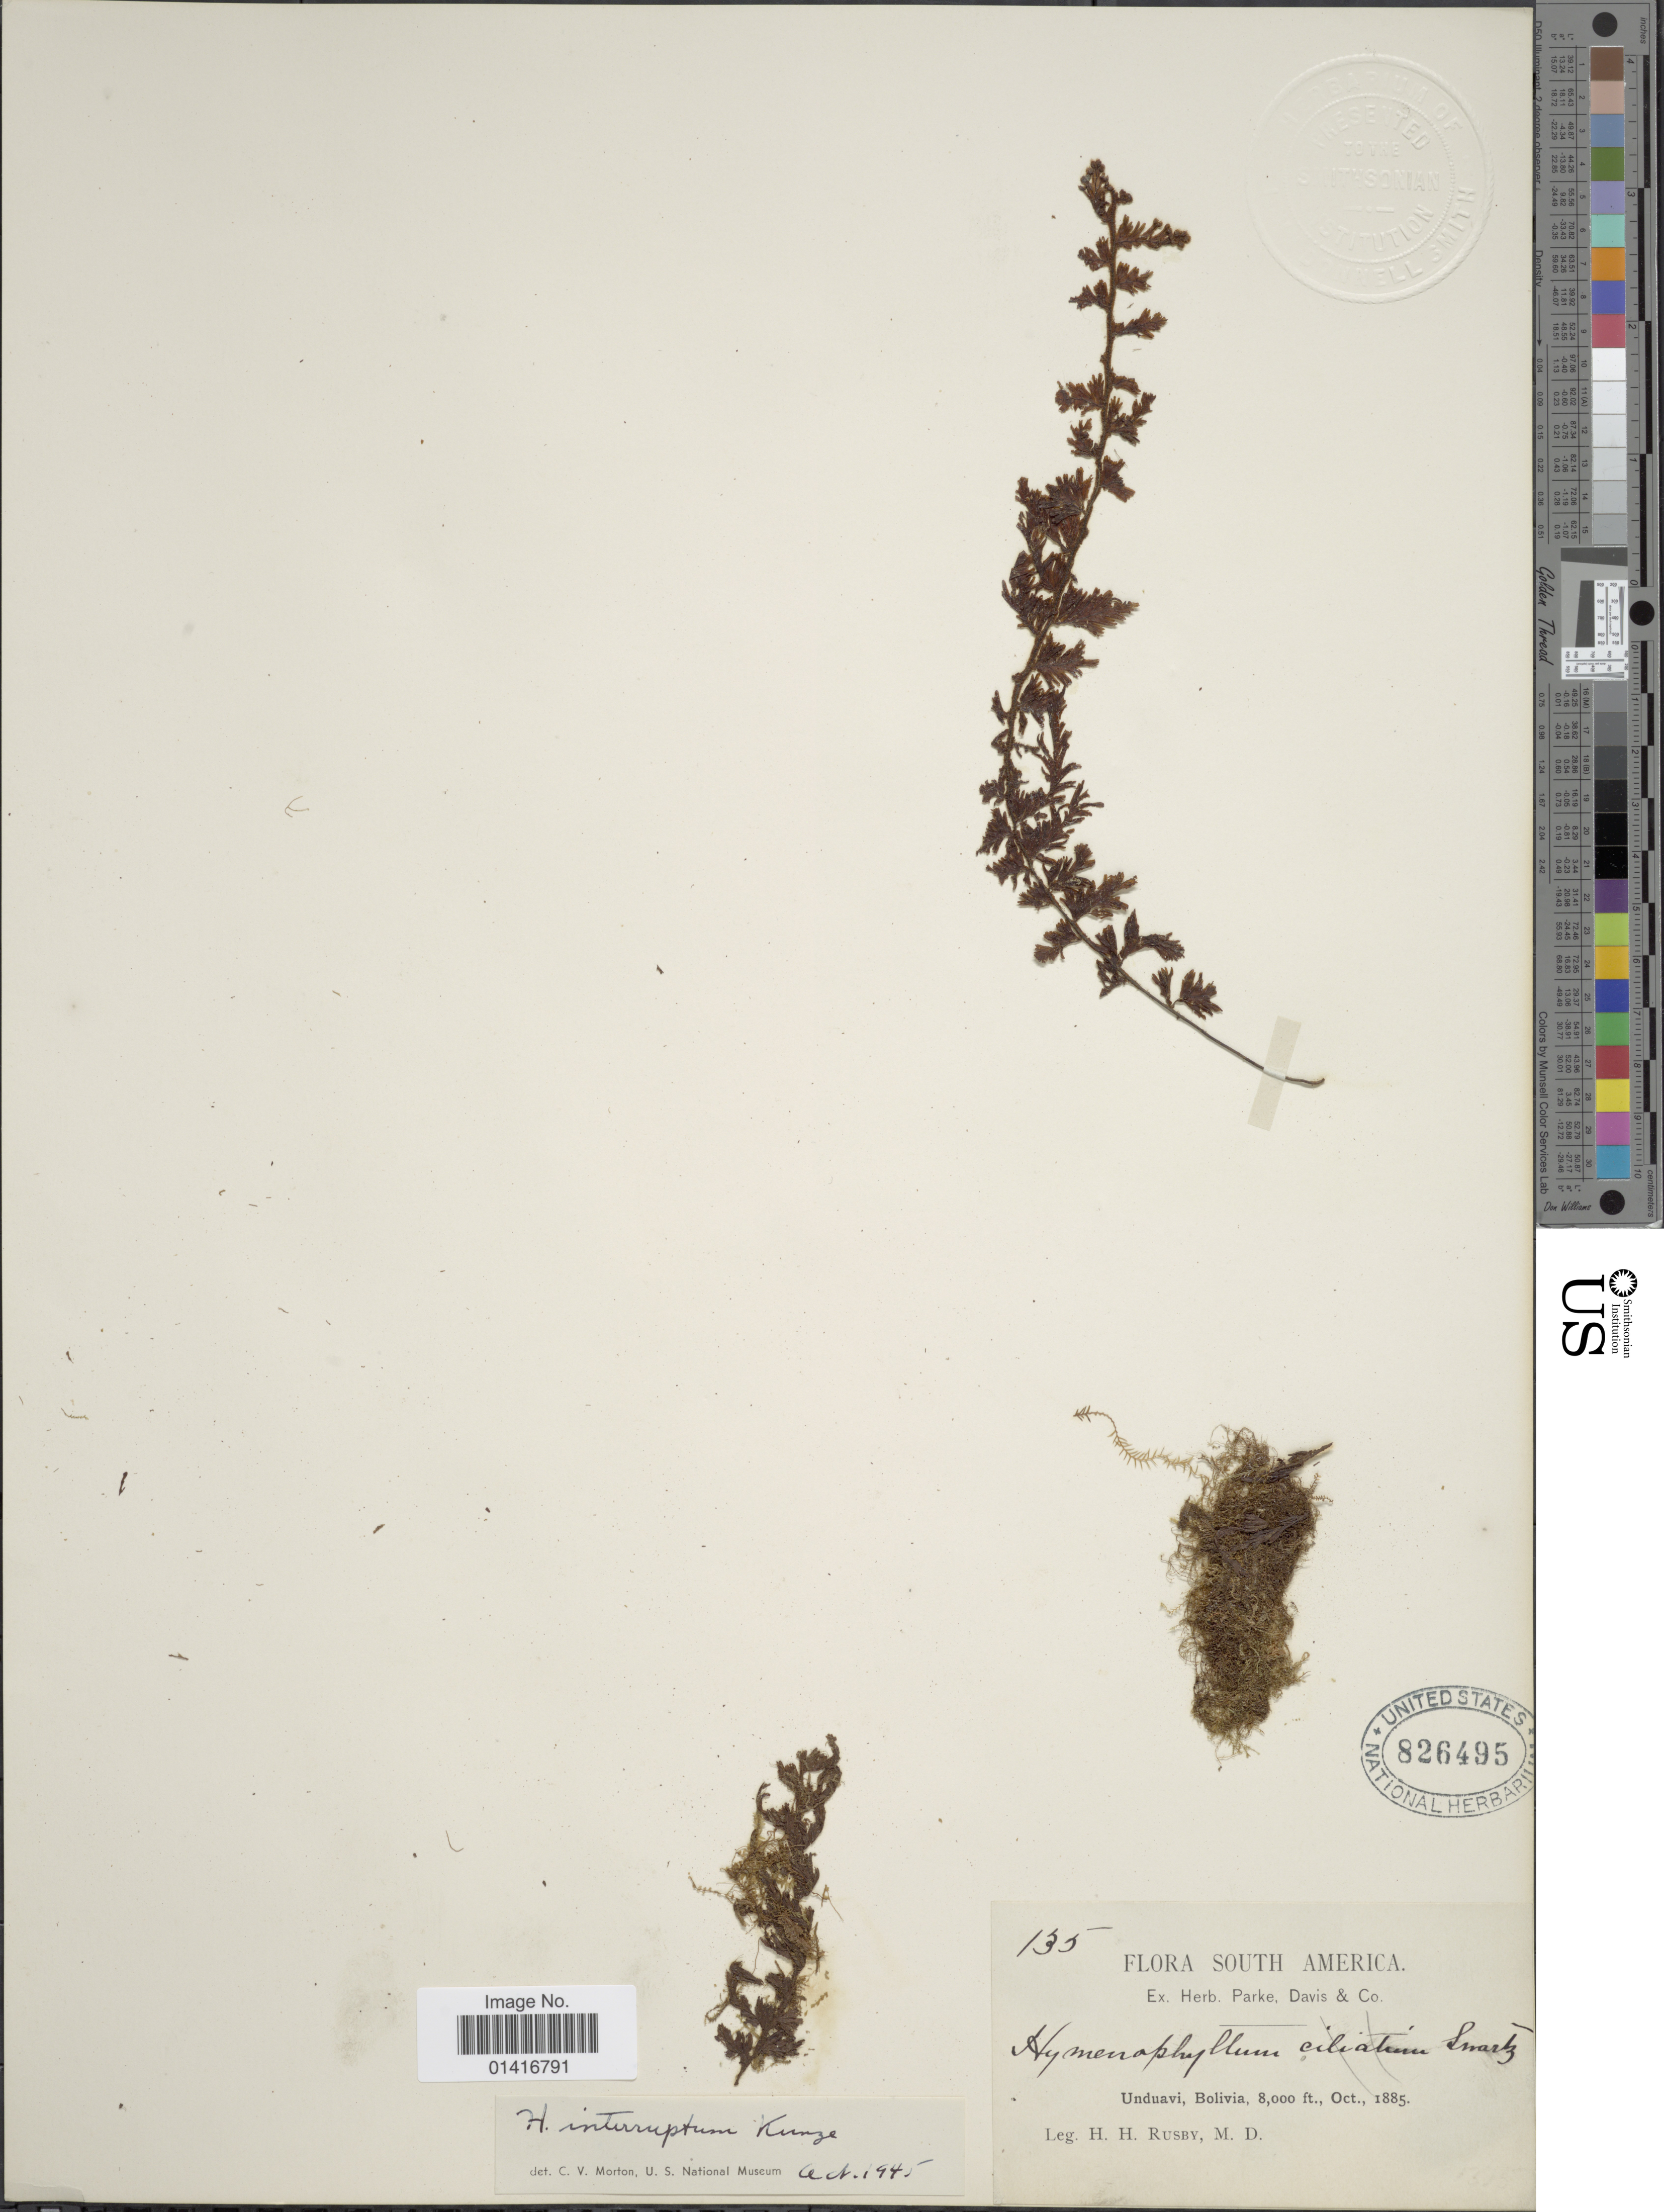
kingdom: Plantae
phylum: Tracheophyta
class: Polypodiopsida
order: Hymenophyllales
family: Hymenophyllaceae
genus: Hymenophyllum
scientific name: Hymenophyllum plumieri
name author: Hook. & Grev.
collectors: H. H. Rusby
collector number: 135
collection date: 1885-10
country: Bolivia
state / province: La Paz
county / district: Nor Yungas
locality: Unduavi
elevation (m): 2438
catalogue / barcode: US 826495